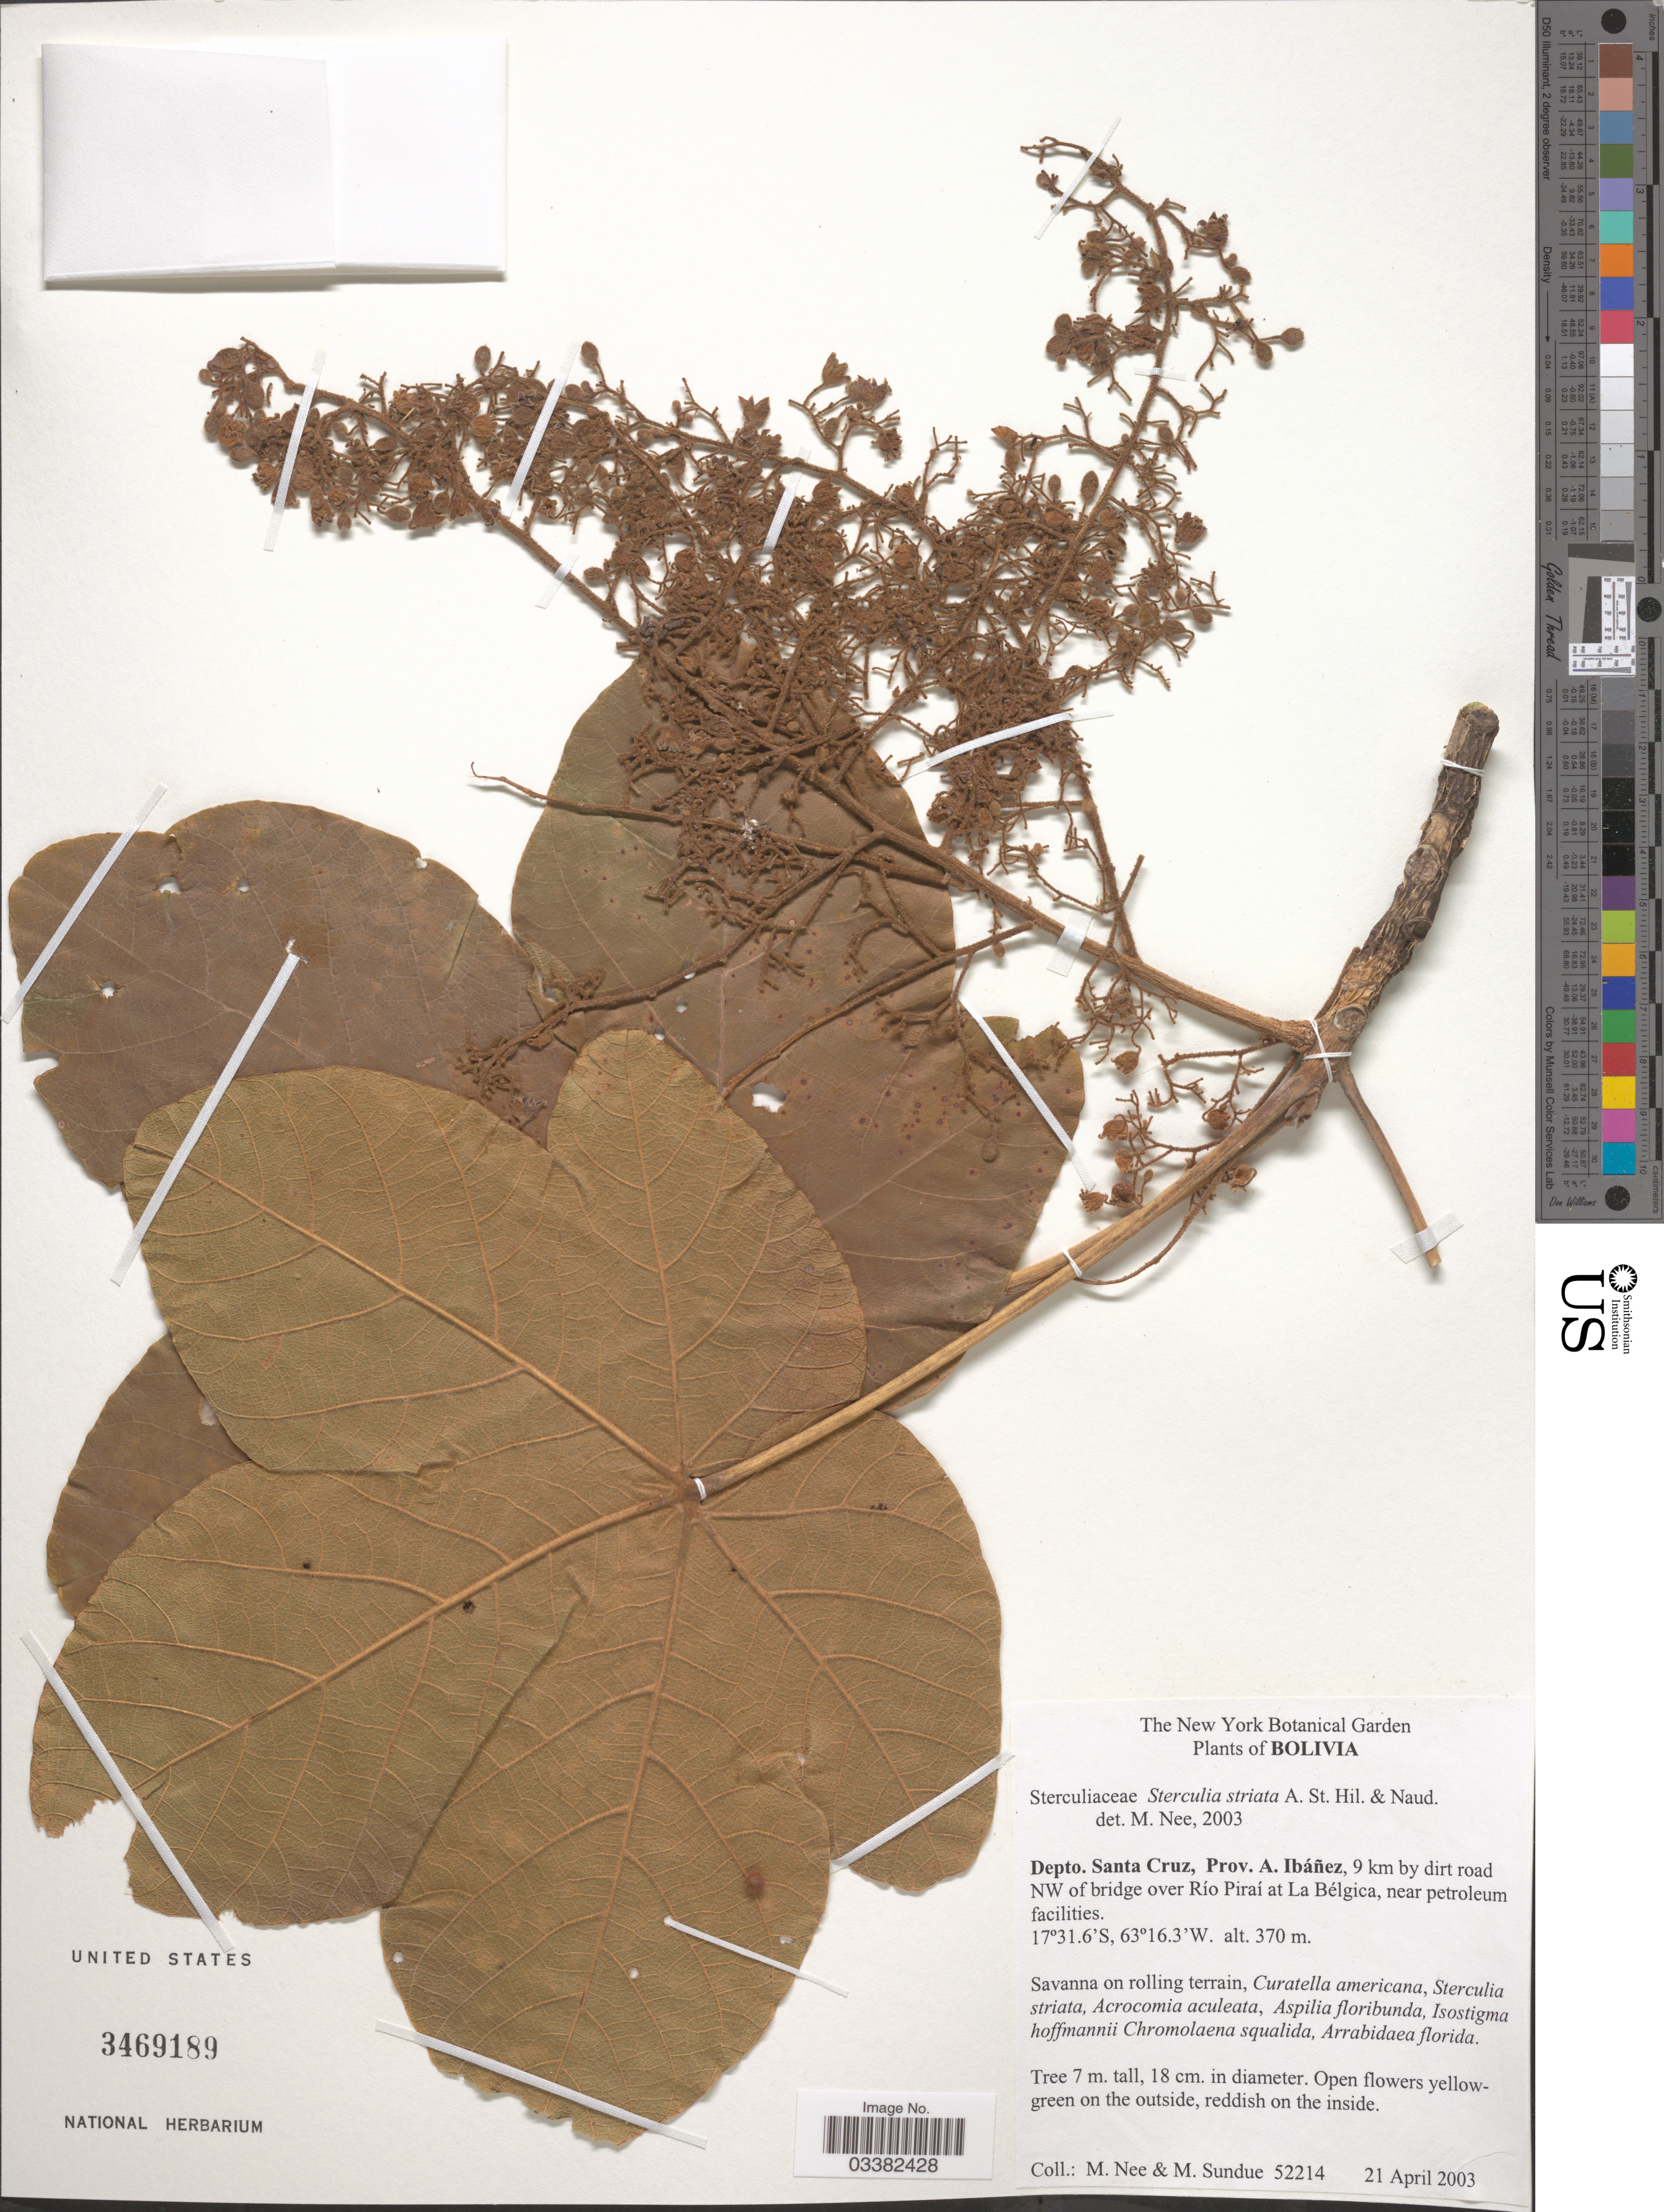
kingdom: Plantae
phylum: Tracheophyta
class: Magnoliopsida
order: Malvales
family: Malvaceae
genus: Sterculia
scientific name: Sterculia striata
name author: A. St.-Hil. & Naudin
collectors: M. Nee & M. Sundue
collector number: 52214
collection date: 2003-04-21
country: Bolivia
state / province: Santa Cruz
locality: Depto. Santa Cruz, Prov. A. Ibáñez, 9 km by dirt road NW of bridge over Río Piraí at La Bélgica, near petroleum facilities.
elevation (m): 370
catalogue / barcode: US 3469189